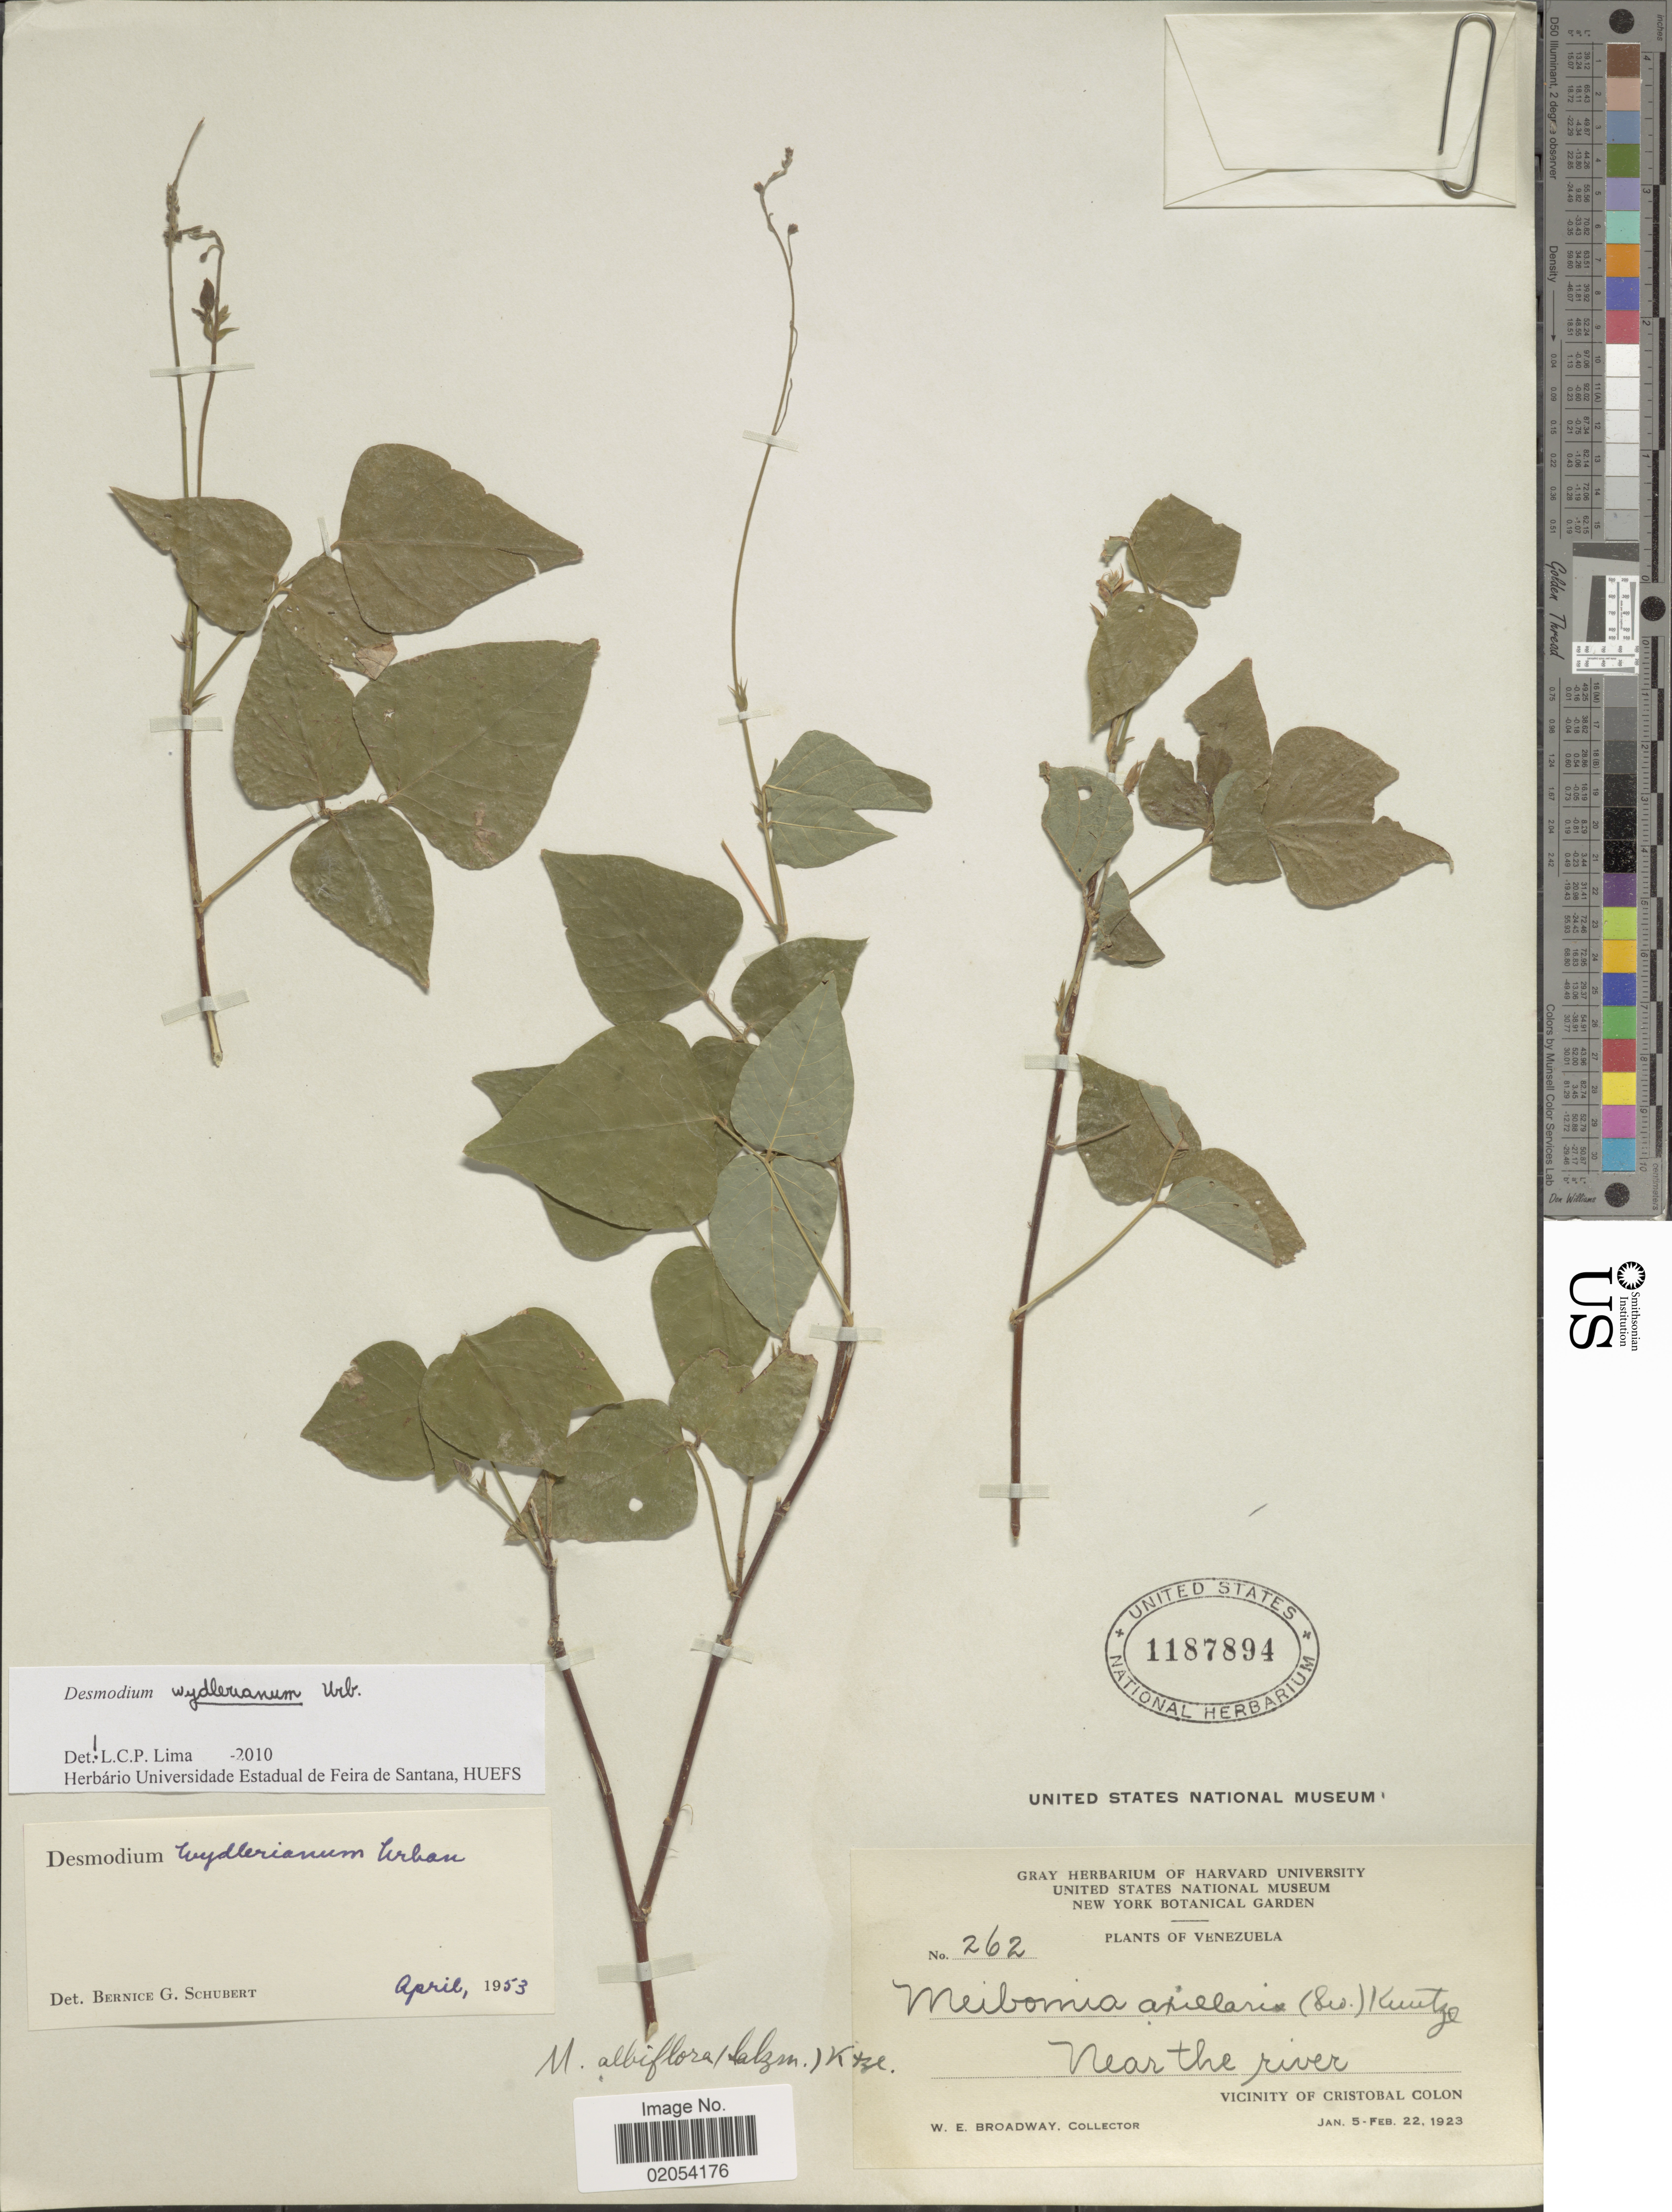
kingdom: Plantae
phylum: Tracheophyta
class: Magnoliopsida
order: Fabales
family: Fabaceae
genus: Desmodium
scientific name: Desmodium wydlerianum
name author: Urb.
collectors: W. E. Broadway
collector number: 262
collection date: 1923-01-05/1923-02-22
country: Venezuela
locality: Near the river, Vicinity of Cristobal Colon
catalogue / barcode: US 1187894